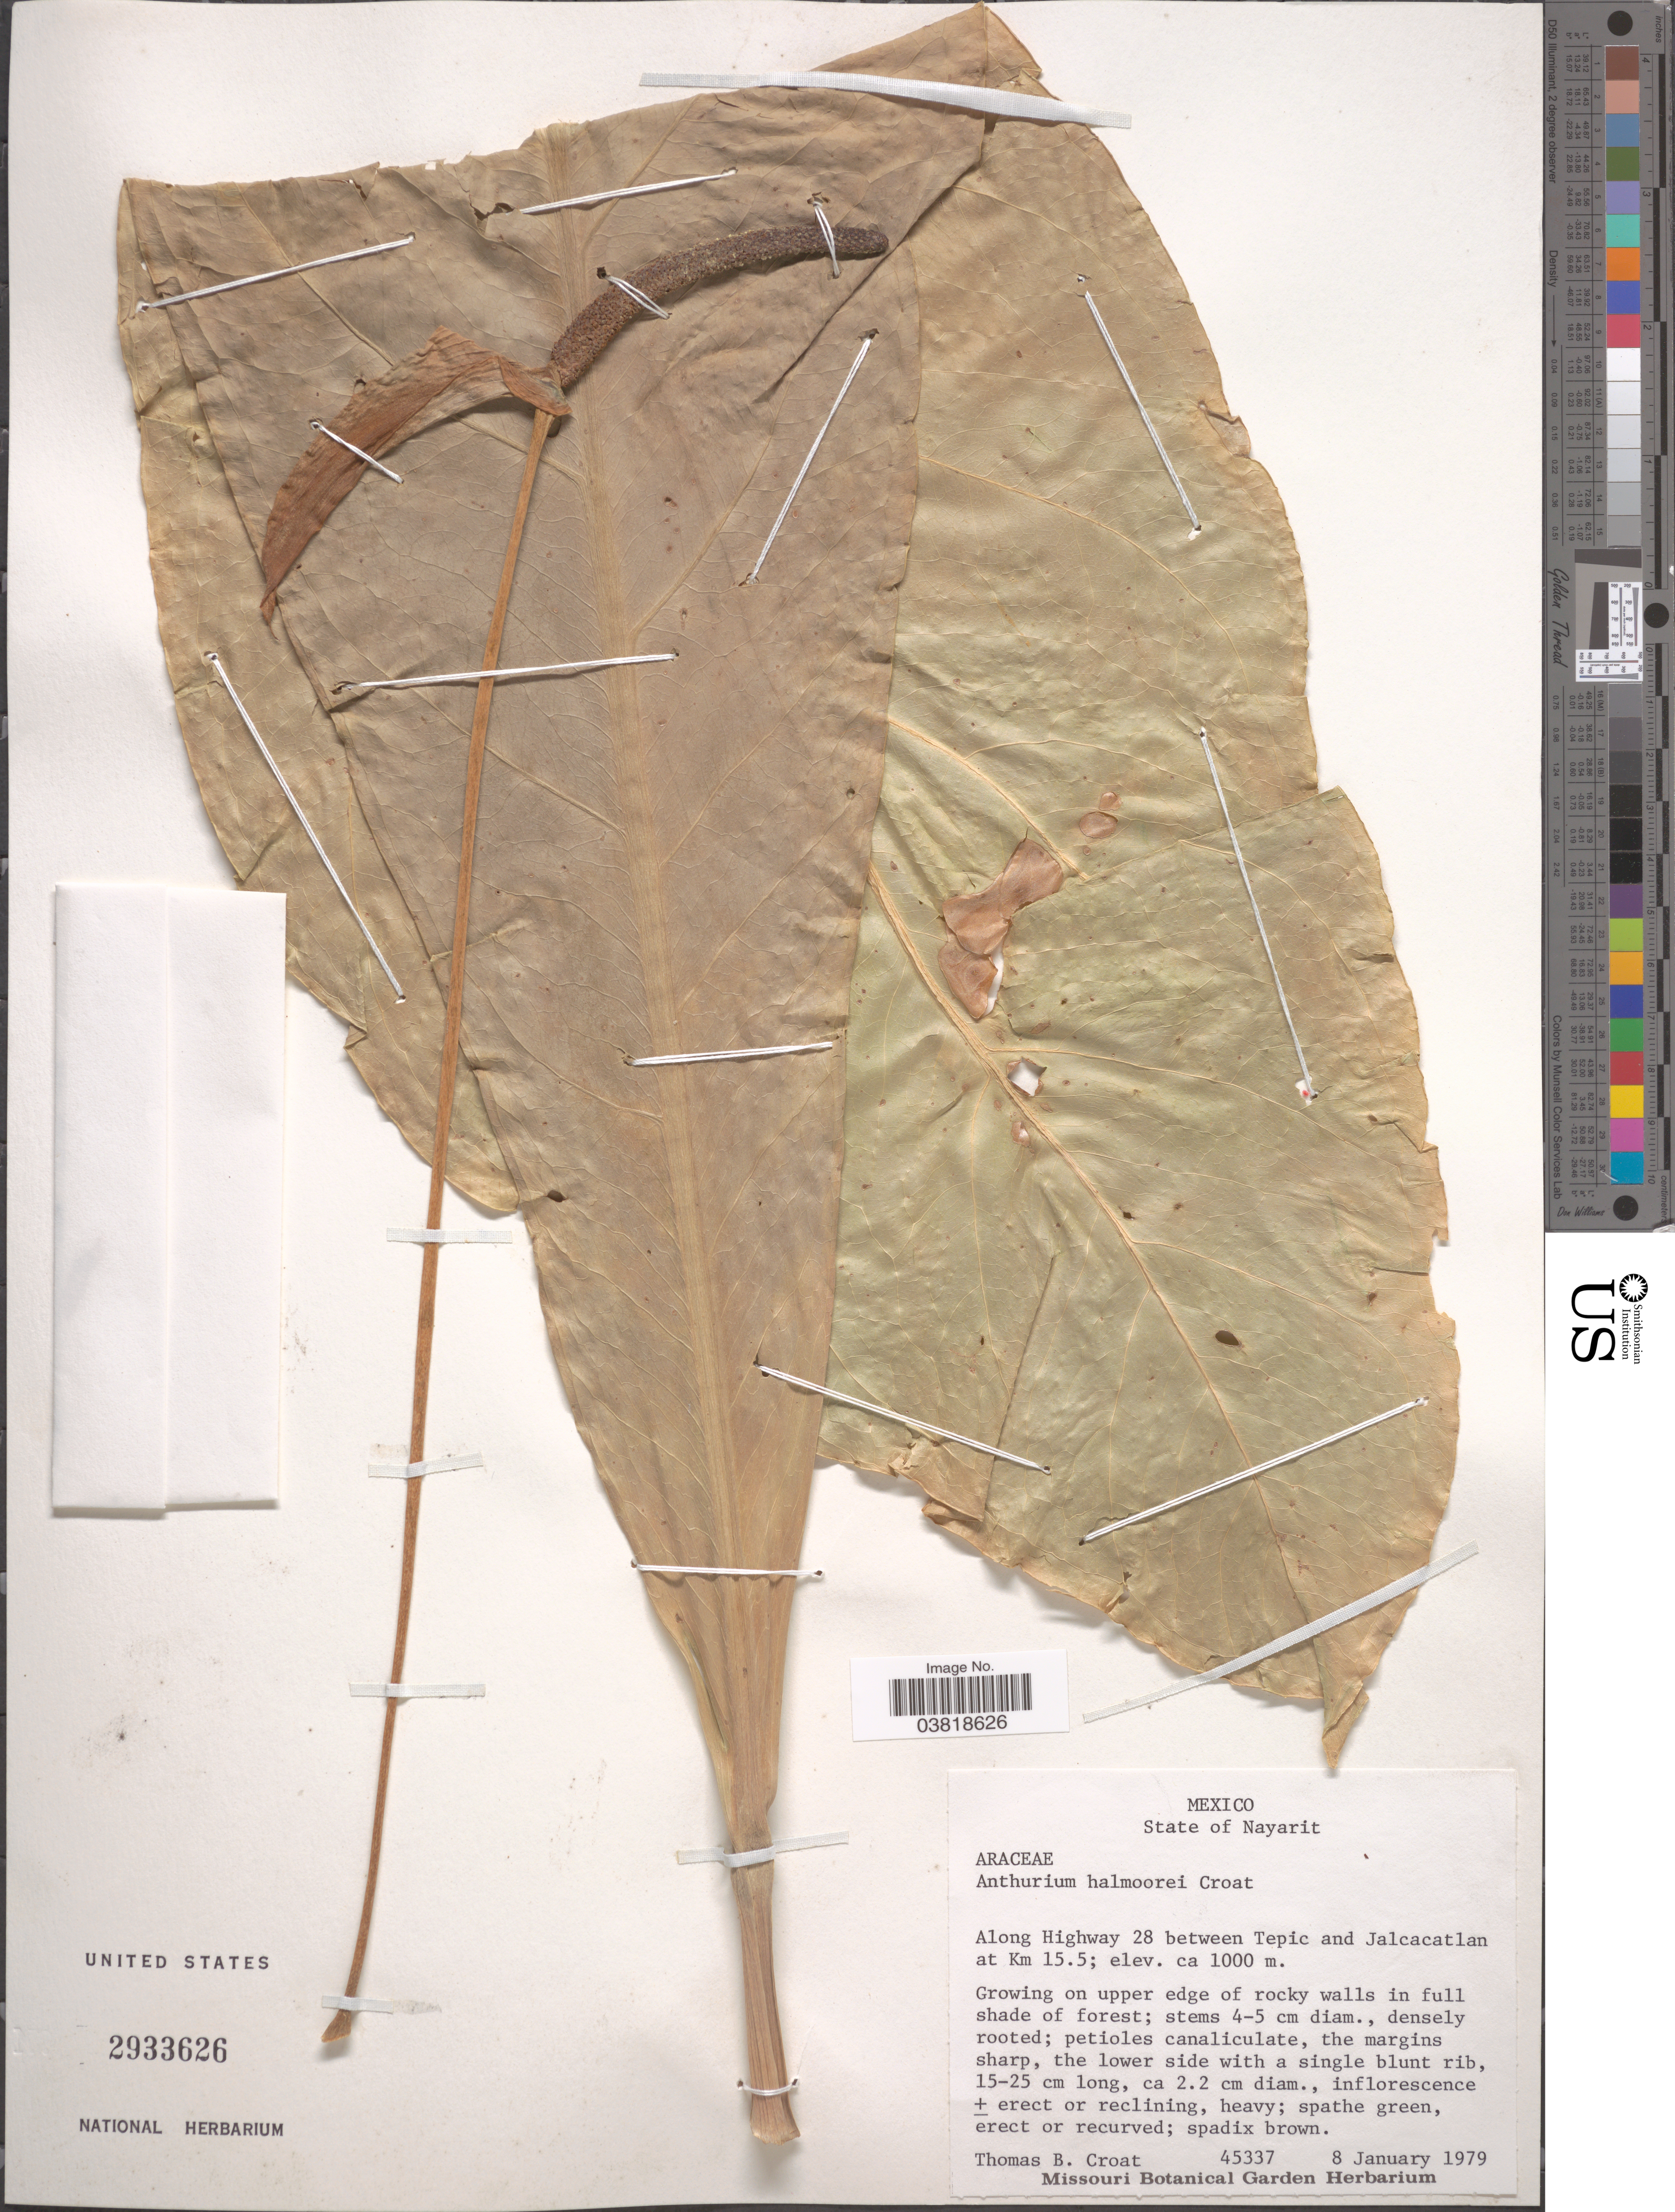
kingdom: Plantae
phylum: Tracheophyta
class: Liliopsida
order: Alismatales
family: Araceae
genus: Anthurium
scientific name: Anthurium halmoorei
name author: Croat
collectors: T. B. Croat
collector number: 45337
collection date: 1979-01-08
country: Mexico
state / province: Nayarit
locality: Along Highway 28 between Tepic and Jalcacatlan at Km 15.5.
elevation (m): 1000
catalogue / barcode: US 2933626